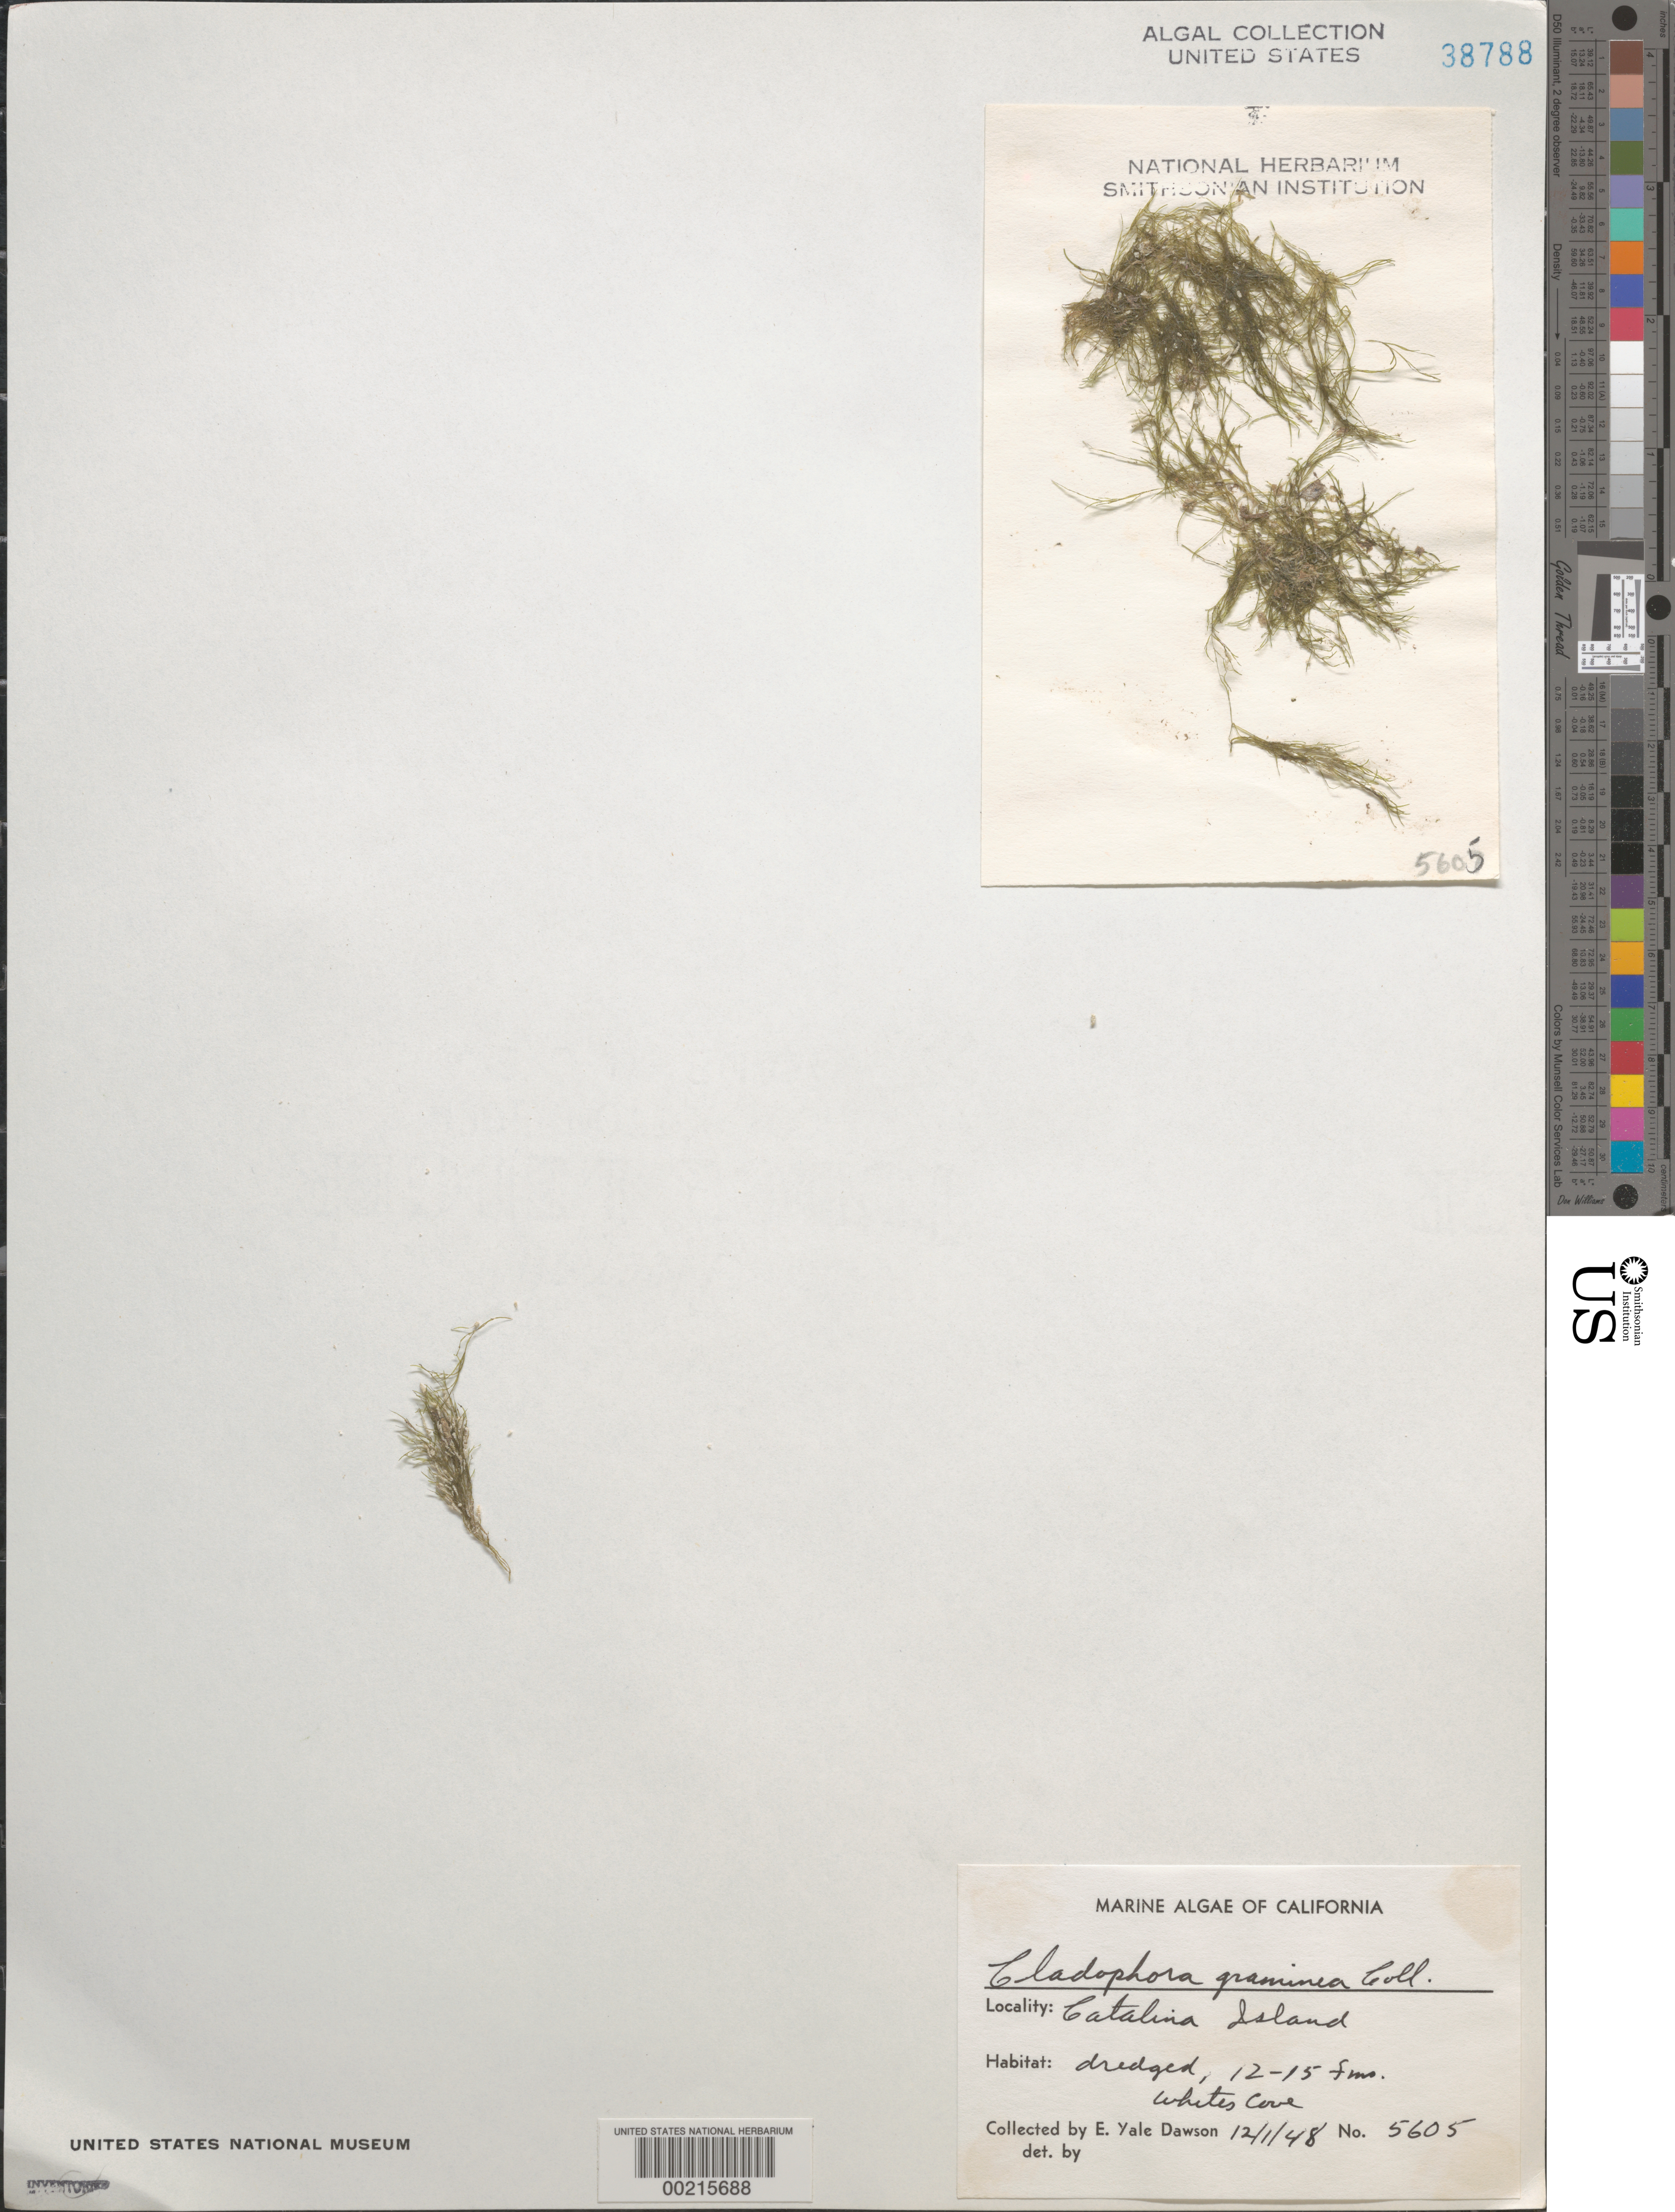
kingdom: Plantae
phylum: Chlorophyta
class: Ulvophyceae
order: Cladophorales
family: Cladophoraceae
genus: Cladophora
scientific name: Cladophora graminea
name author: Collins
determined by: Dawson, E. Y.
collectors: E. Y. Dawson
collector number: EYD 5605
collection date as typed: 01 Dec 1948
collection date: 1948-12-01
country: United States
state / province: California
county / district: Los Angeles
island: Santa Catalina Island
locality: Whites Cove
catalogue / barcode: US 38788